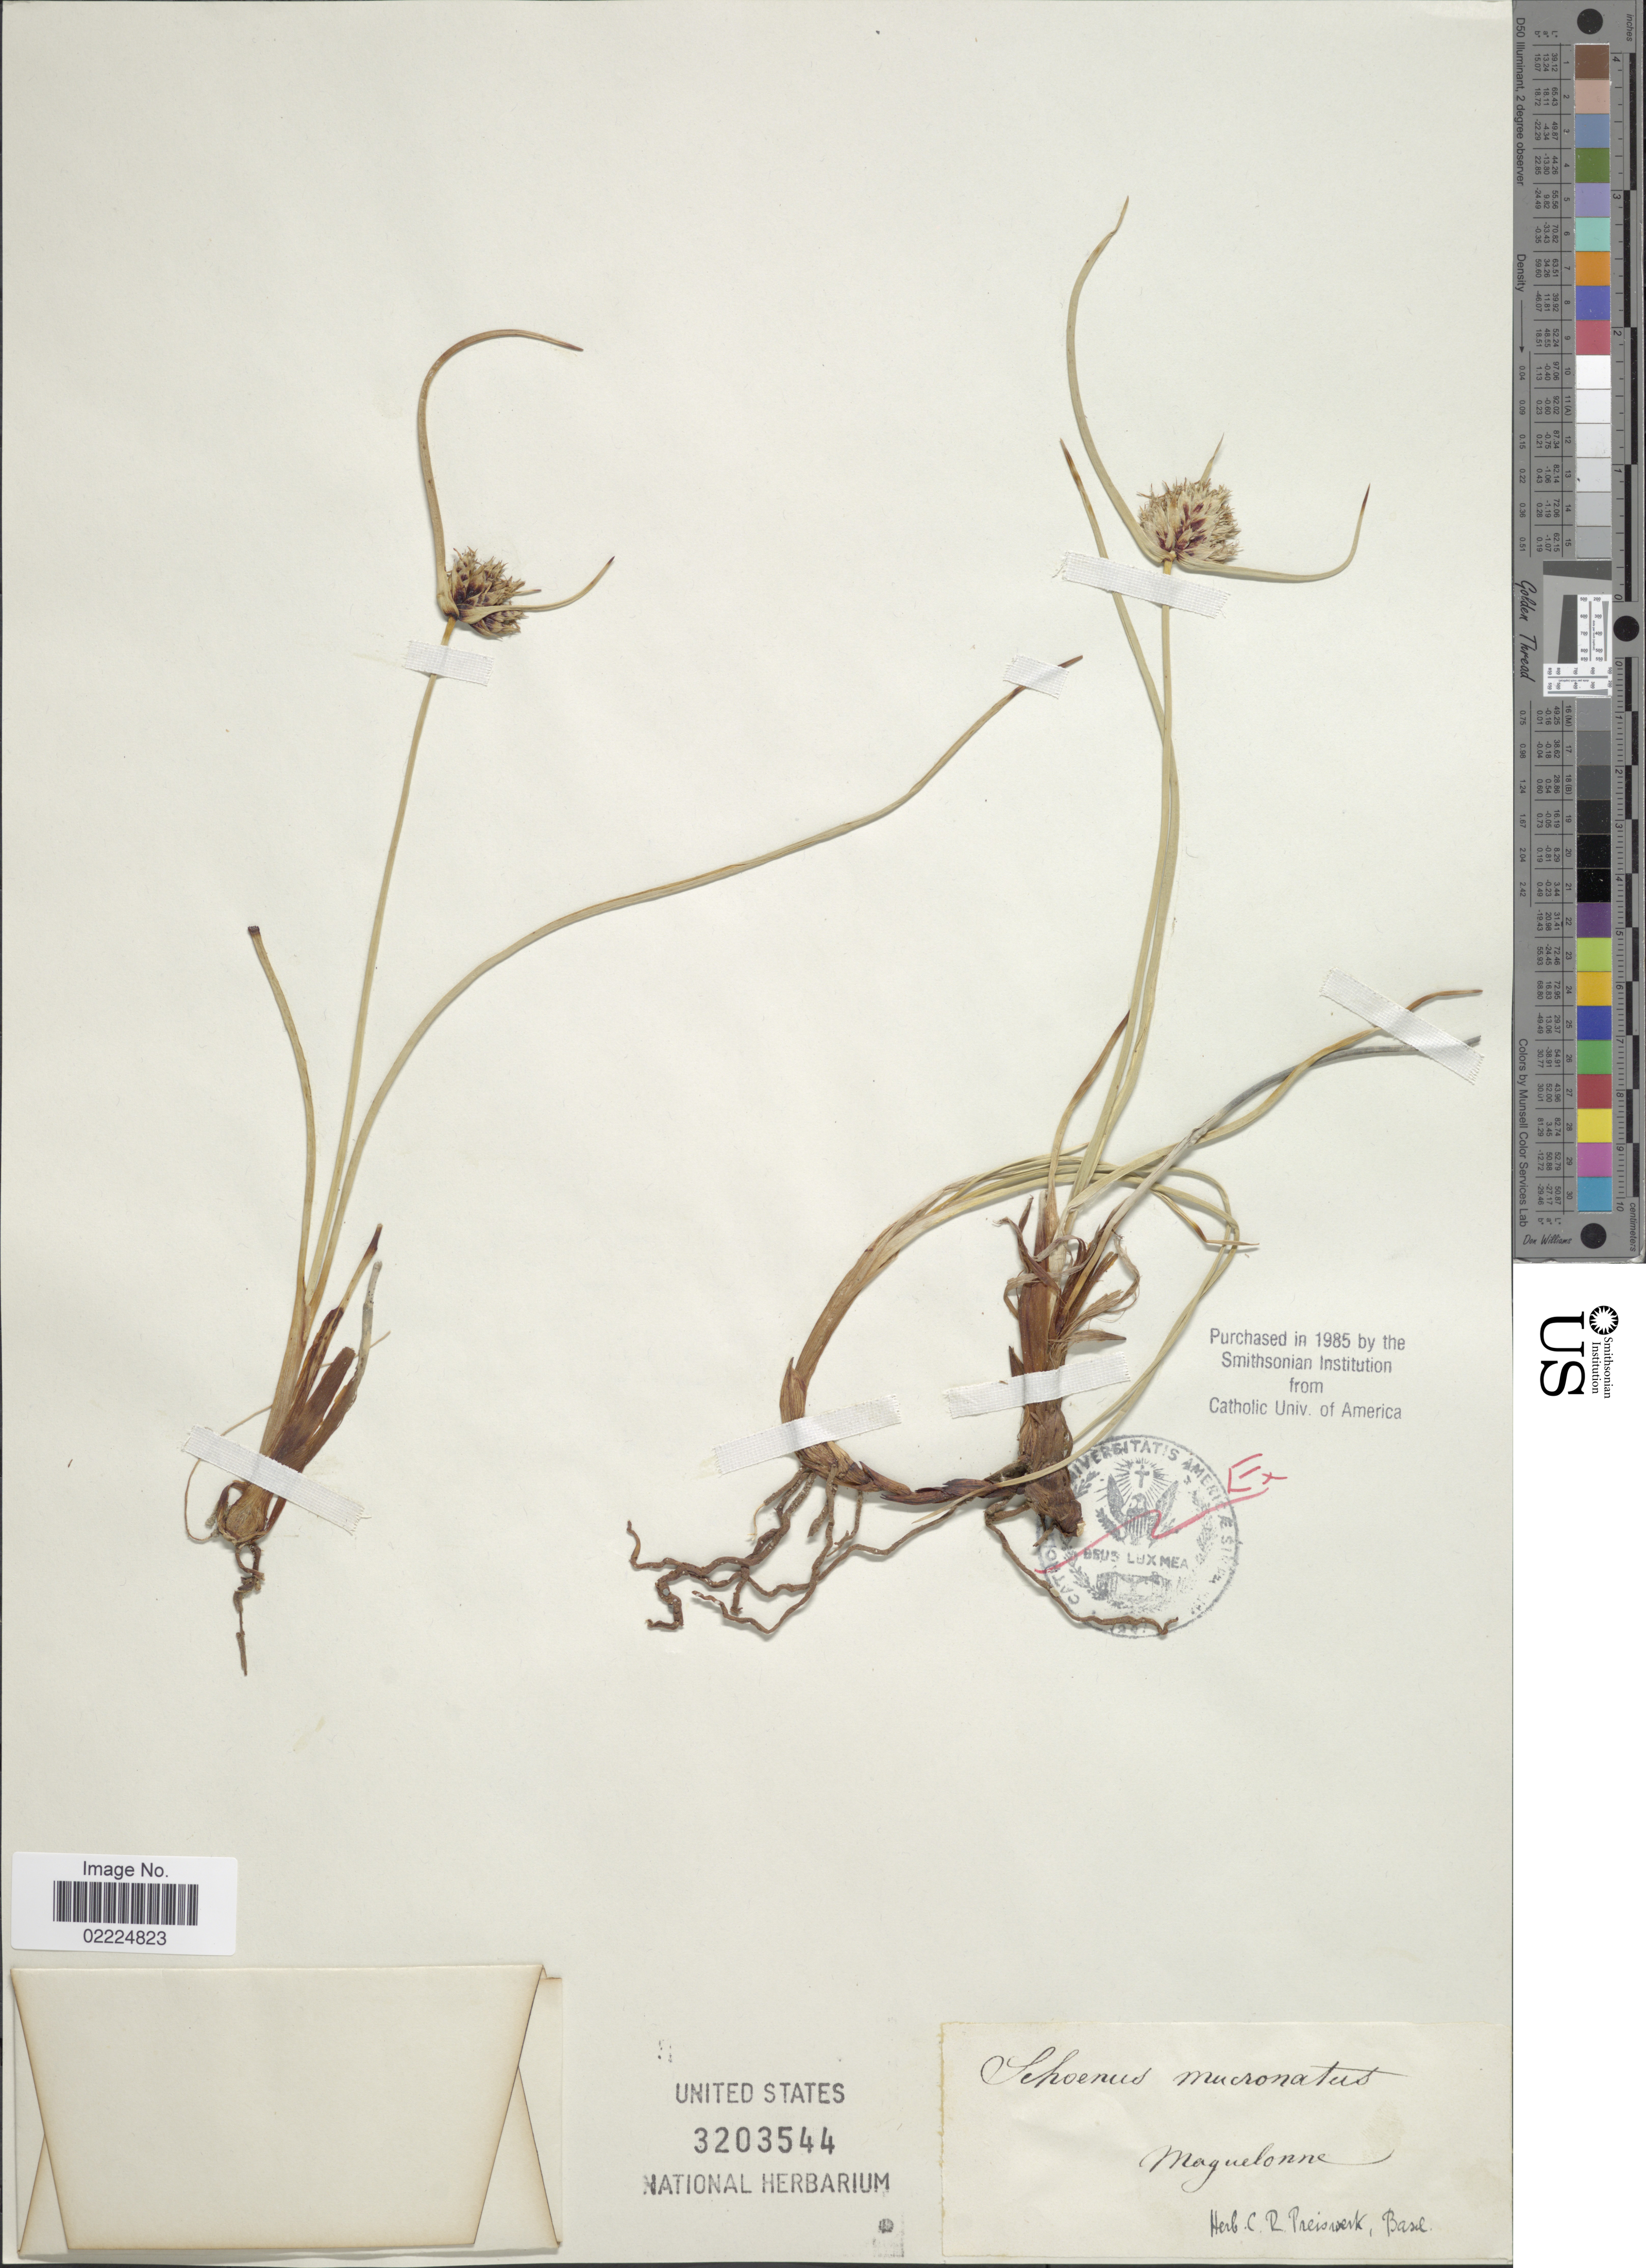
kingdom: Plantae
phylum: Tracheophyta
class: Liliopsida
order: Poales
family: Cyperaceae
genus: Cyperus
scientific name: Cyperus capitatus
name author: Vand.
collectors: ex herb. C. R. Preiswerk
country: France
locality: Maguelonne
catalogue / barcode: US 3203544